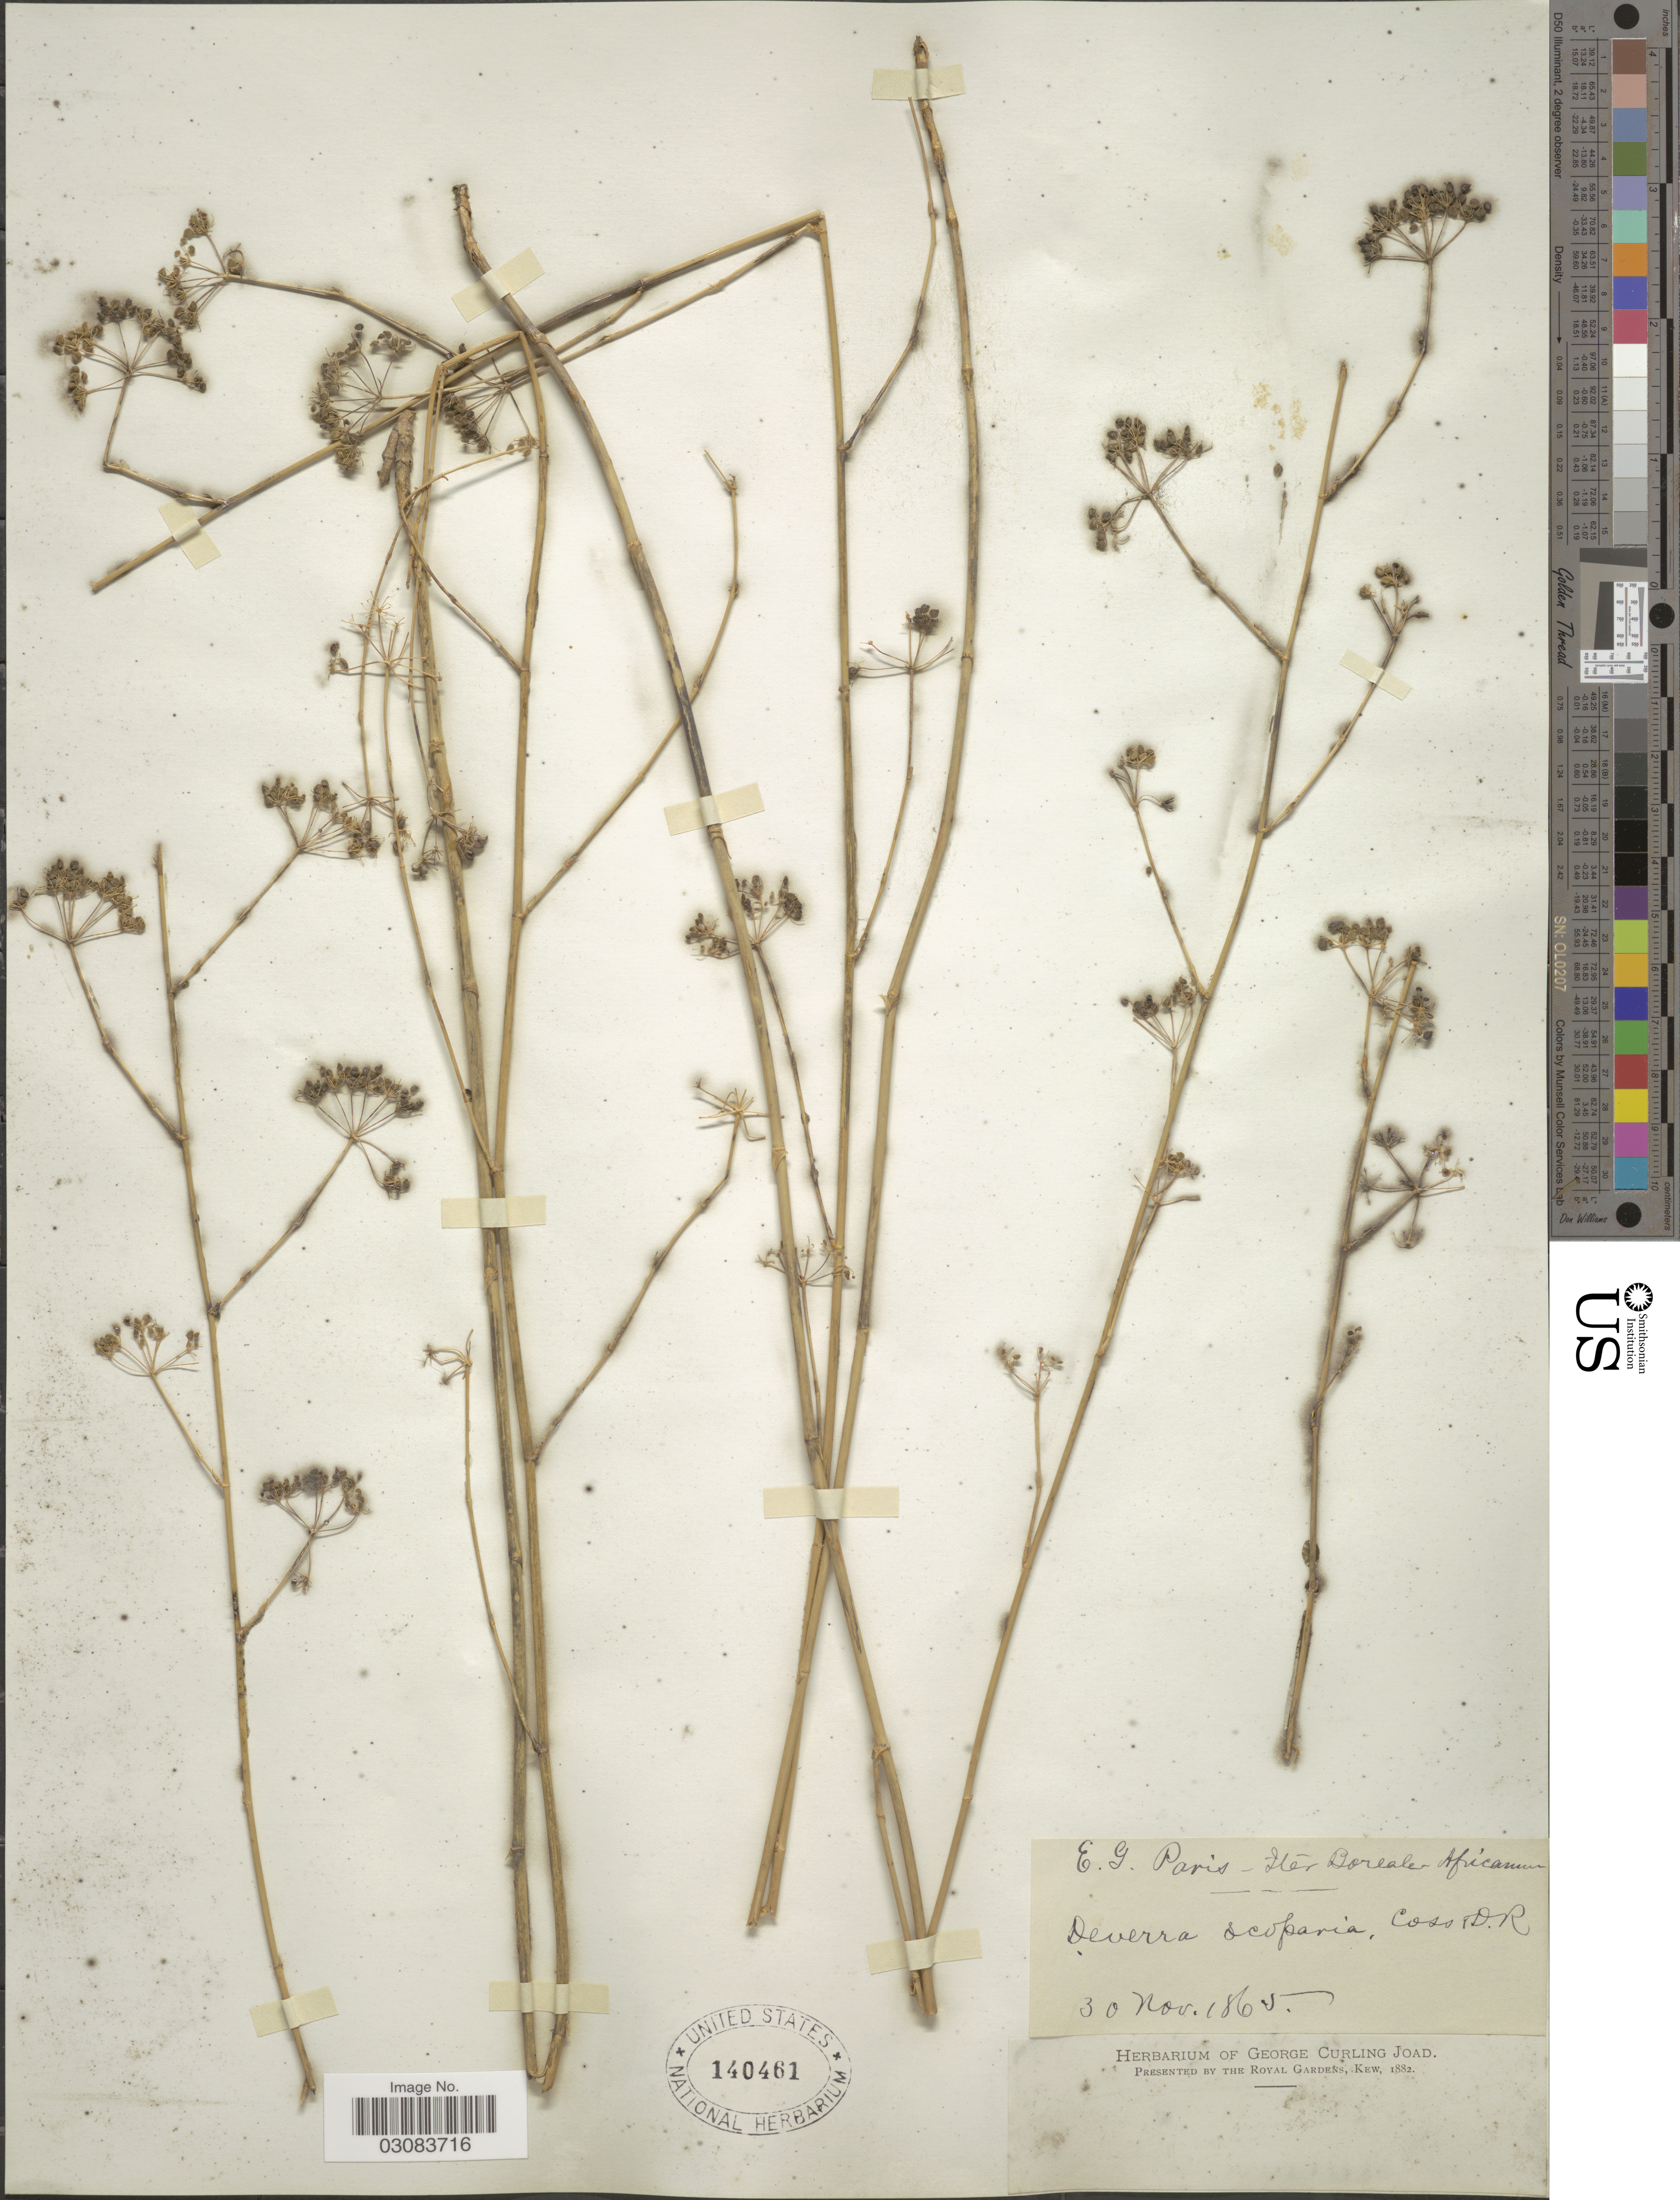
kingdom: Plantae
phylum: Tracheophyta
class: Magnoliopsida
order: Apiales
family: Apiaceae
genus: Deverra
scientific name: Deverra scoparia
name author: Coss. & Durieu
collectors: Paris, E.G.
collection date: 1865-11-30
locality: Borealer Africanum.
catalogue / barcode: US 140461